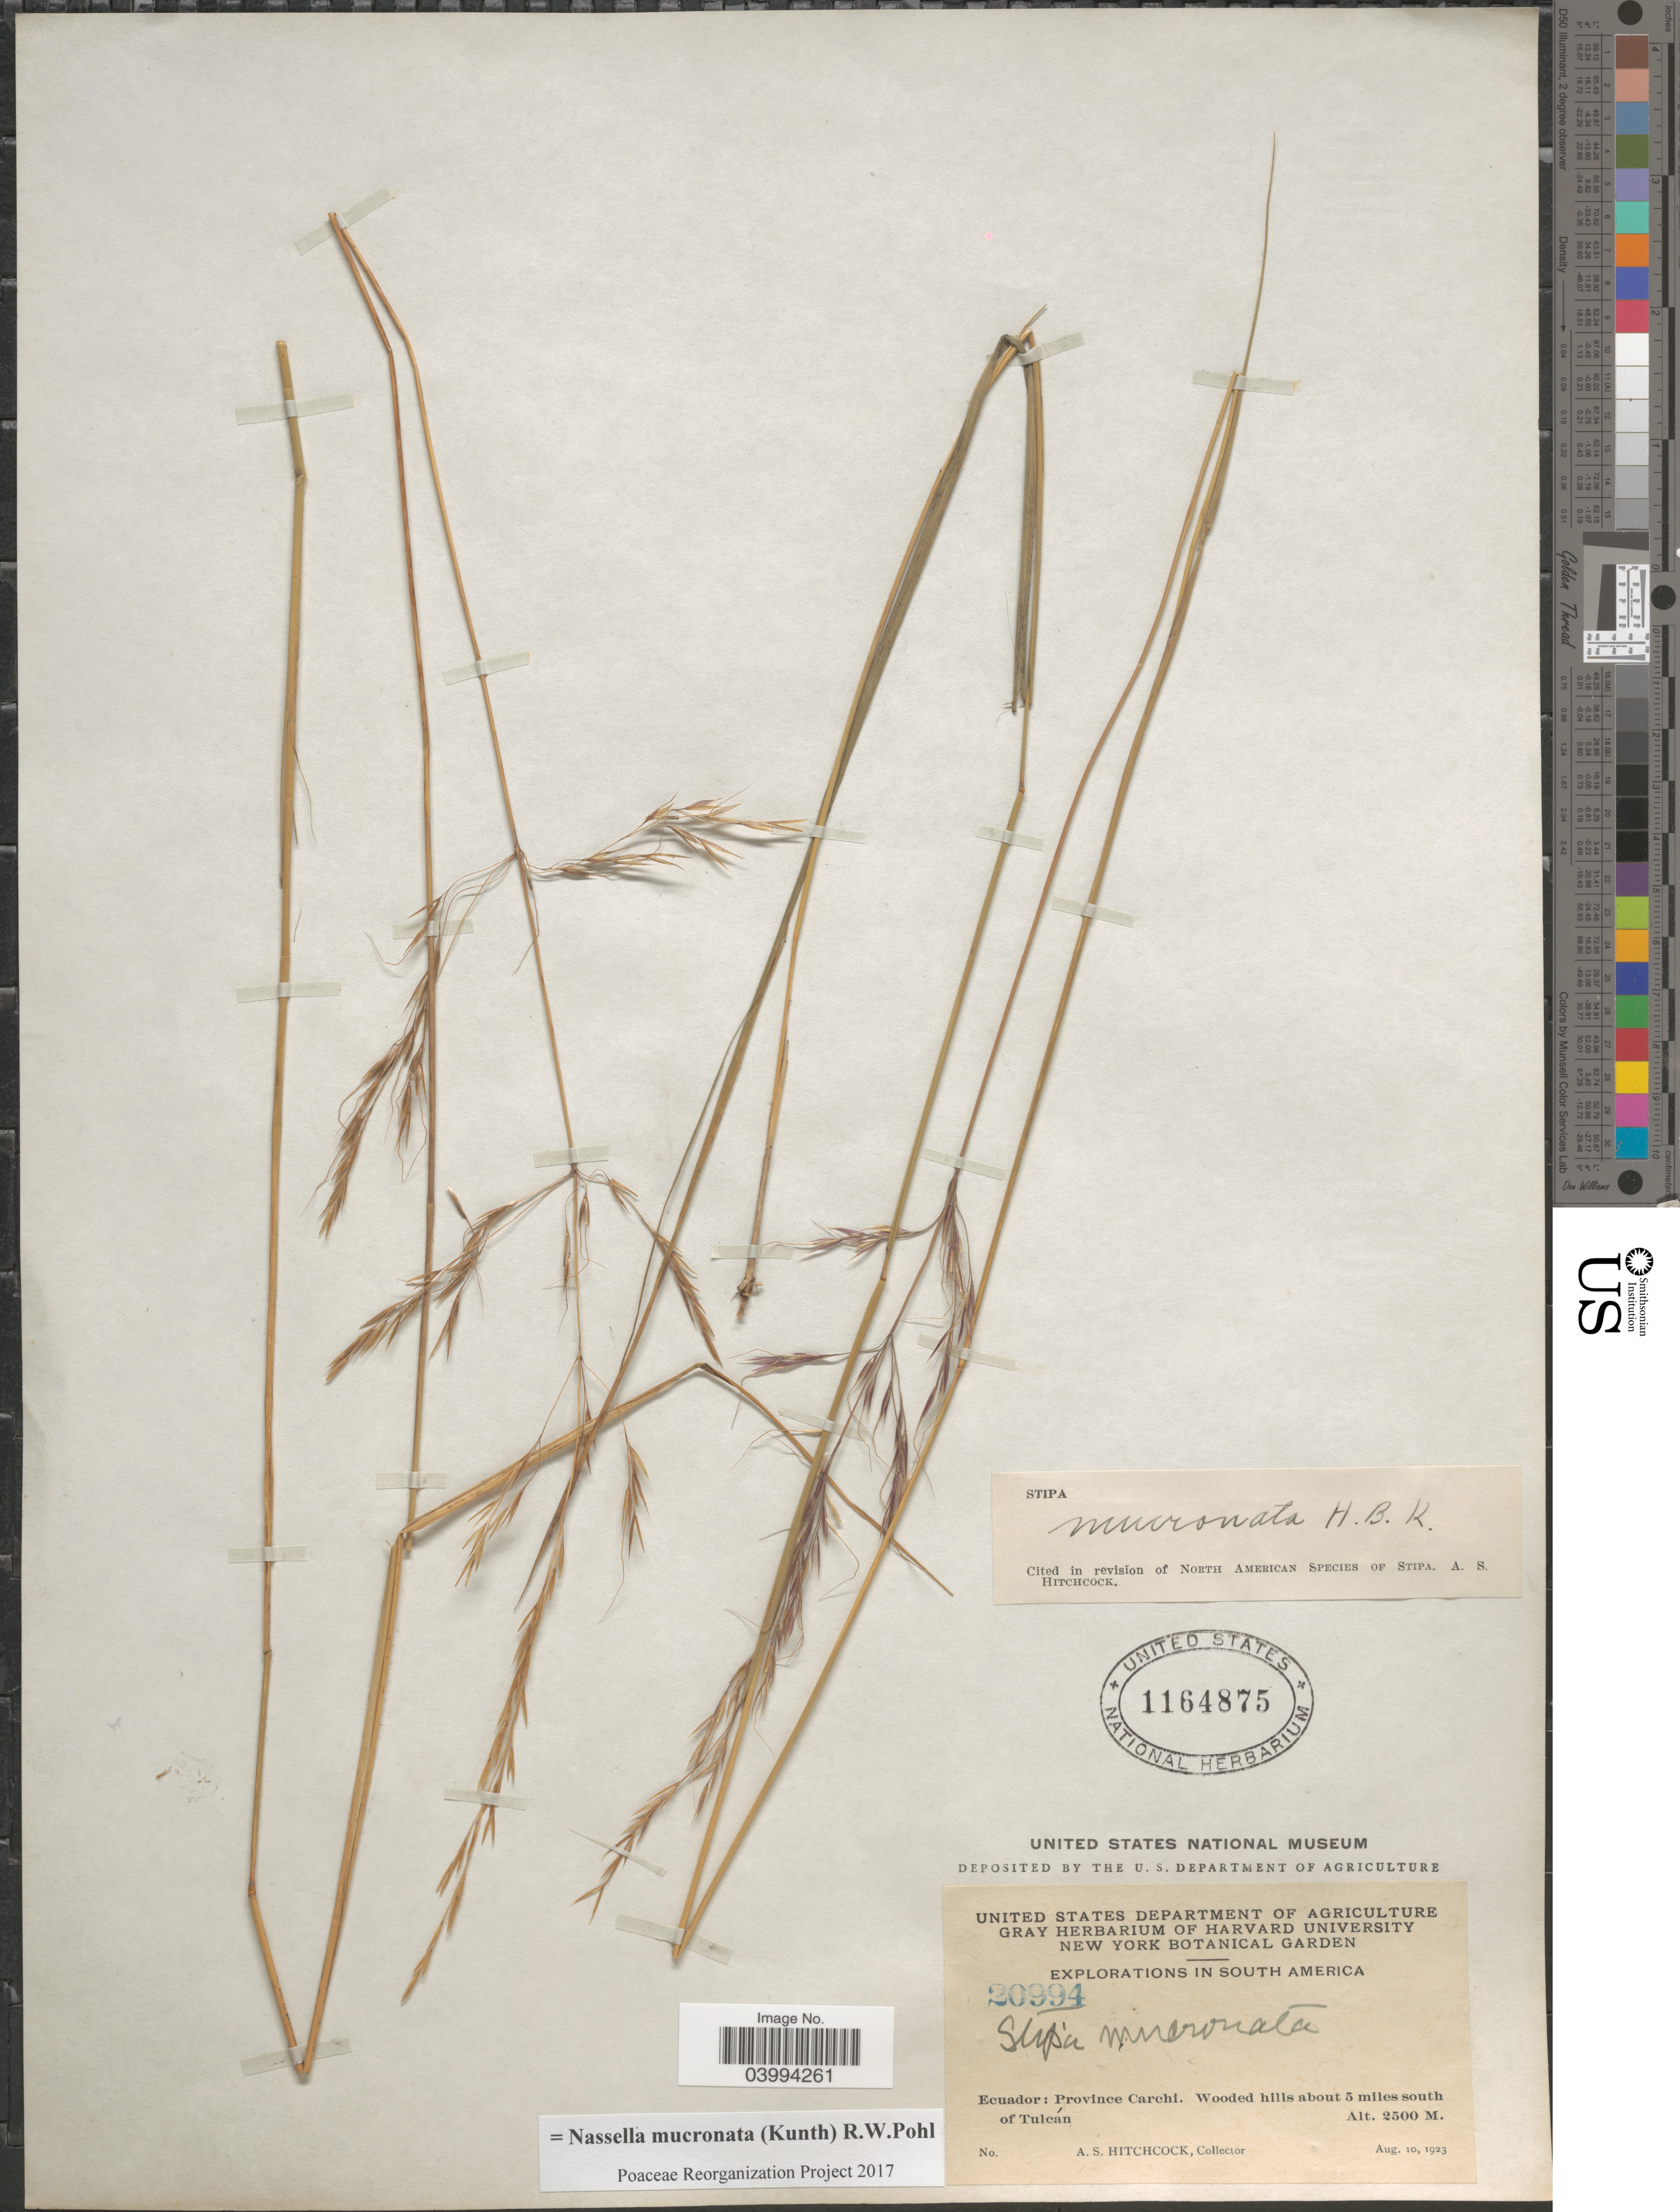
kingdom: Plantae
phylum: Tracheophyta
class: Liliopsida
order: Poales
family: Poaceae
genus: Nassella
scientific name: Nassella mucronata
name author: (Kunth) R.W. Pohl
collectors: A. S. Hitchcock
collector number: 20994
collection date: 1923-08-10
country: Ecuador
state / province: Carchi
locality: Wooded hills about 5 miles south of Tulcán.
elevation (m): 2500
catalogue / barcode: US 1164875